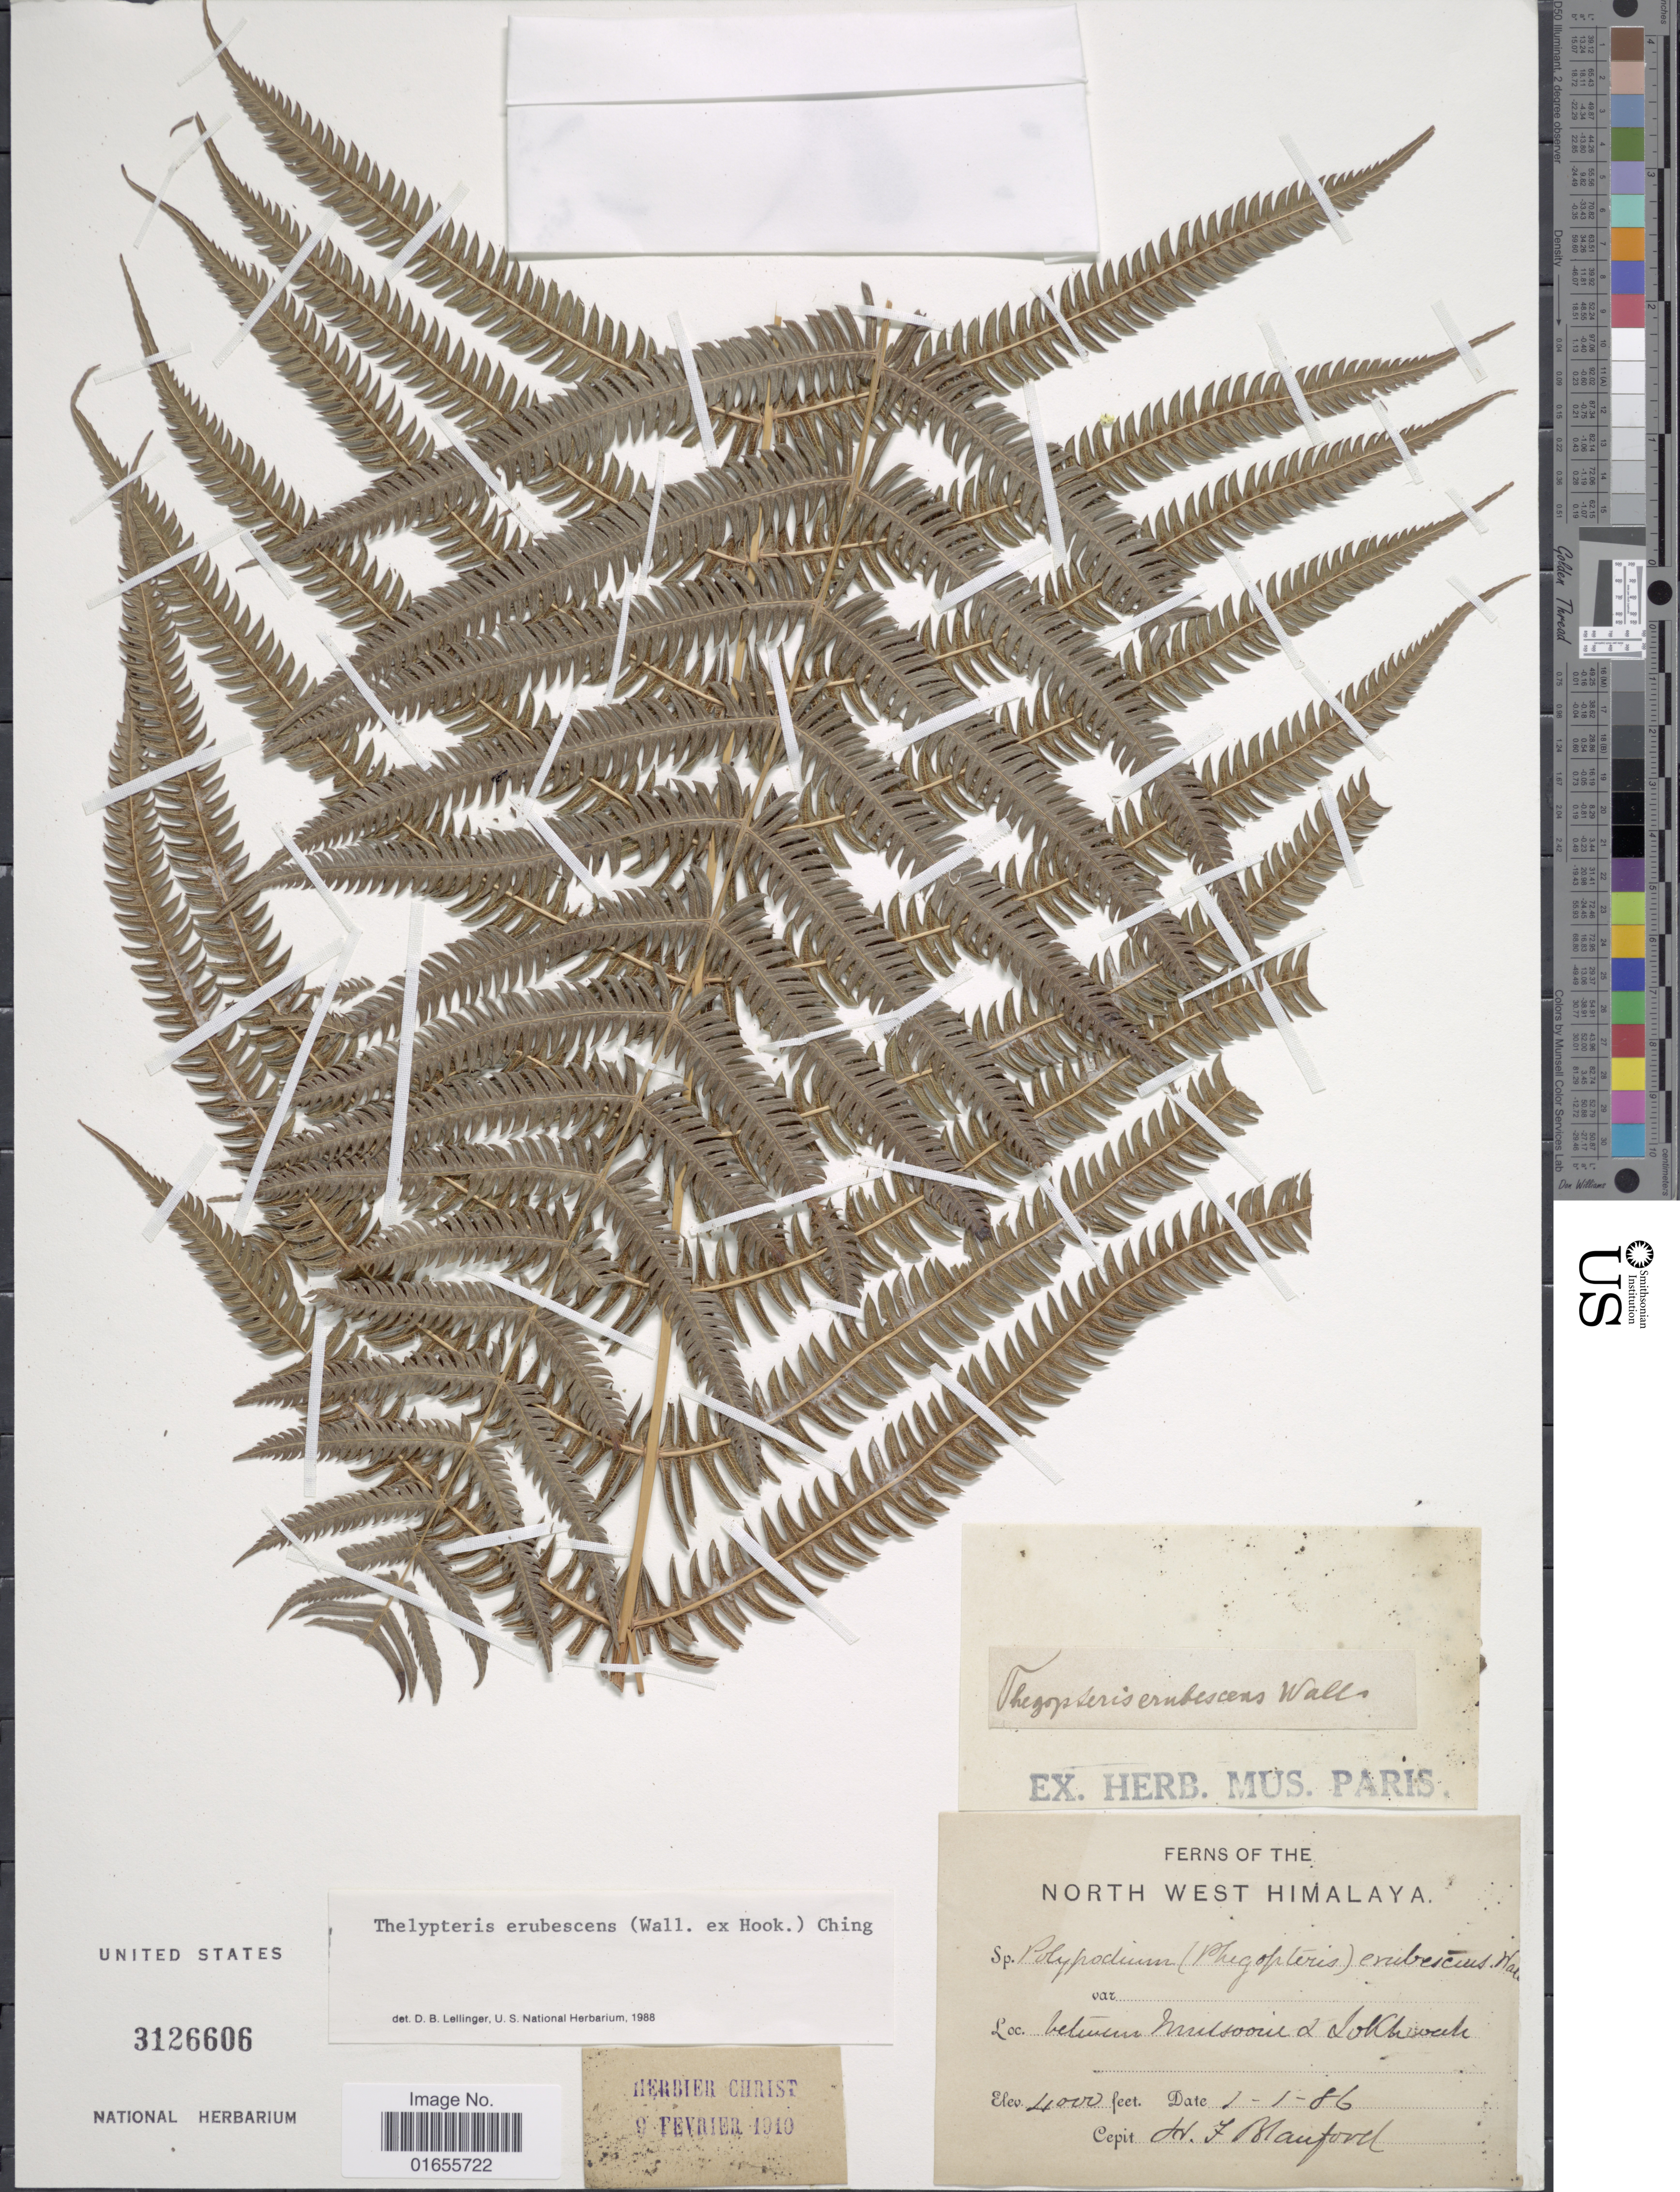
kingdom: Plantae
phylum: Tracheophyta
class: Polypodiopsida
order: Polypodiales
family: Thelypteridaceae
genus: Glaphyropteridopsis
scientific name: Glaphyropteridopsis erubescens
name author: (Wall. ex Hook.) Ching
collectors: H. Manford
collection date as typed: Transcribed d/m/y: 1/1/86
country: India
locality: North West Himalaya, between Mussoorie & Lokchaweek [interpreted]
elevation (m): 1219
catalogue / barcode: US 3126606